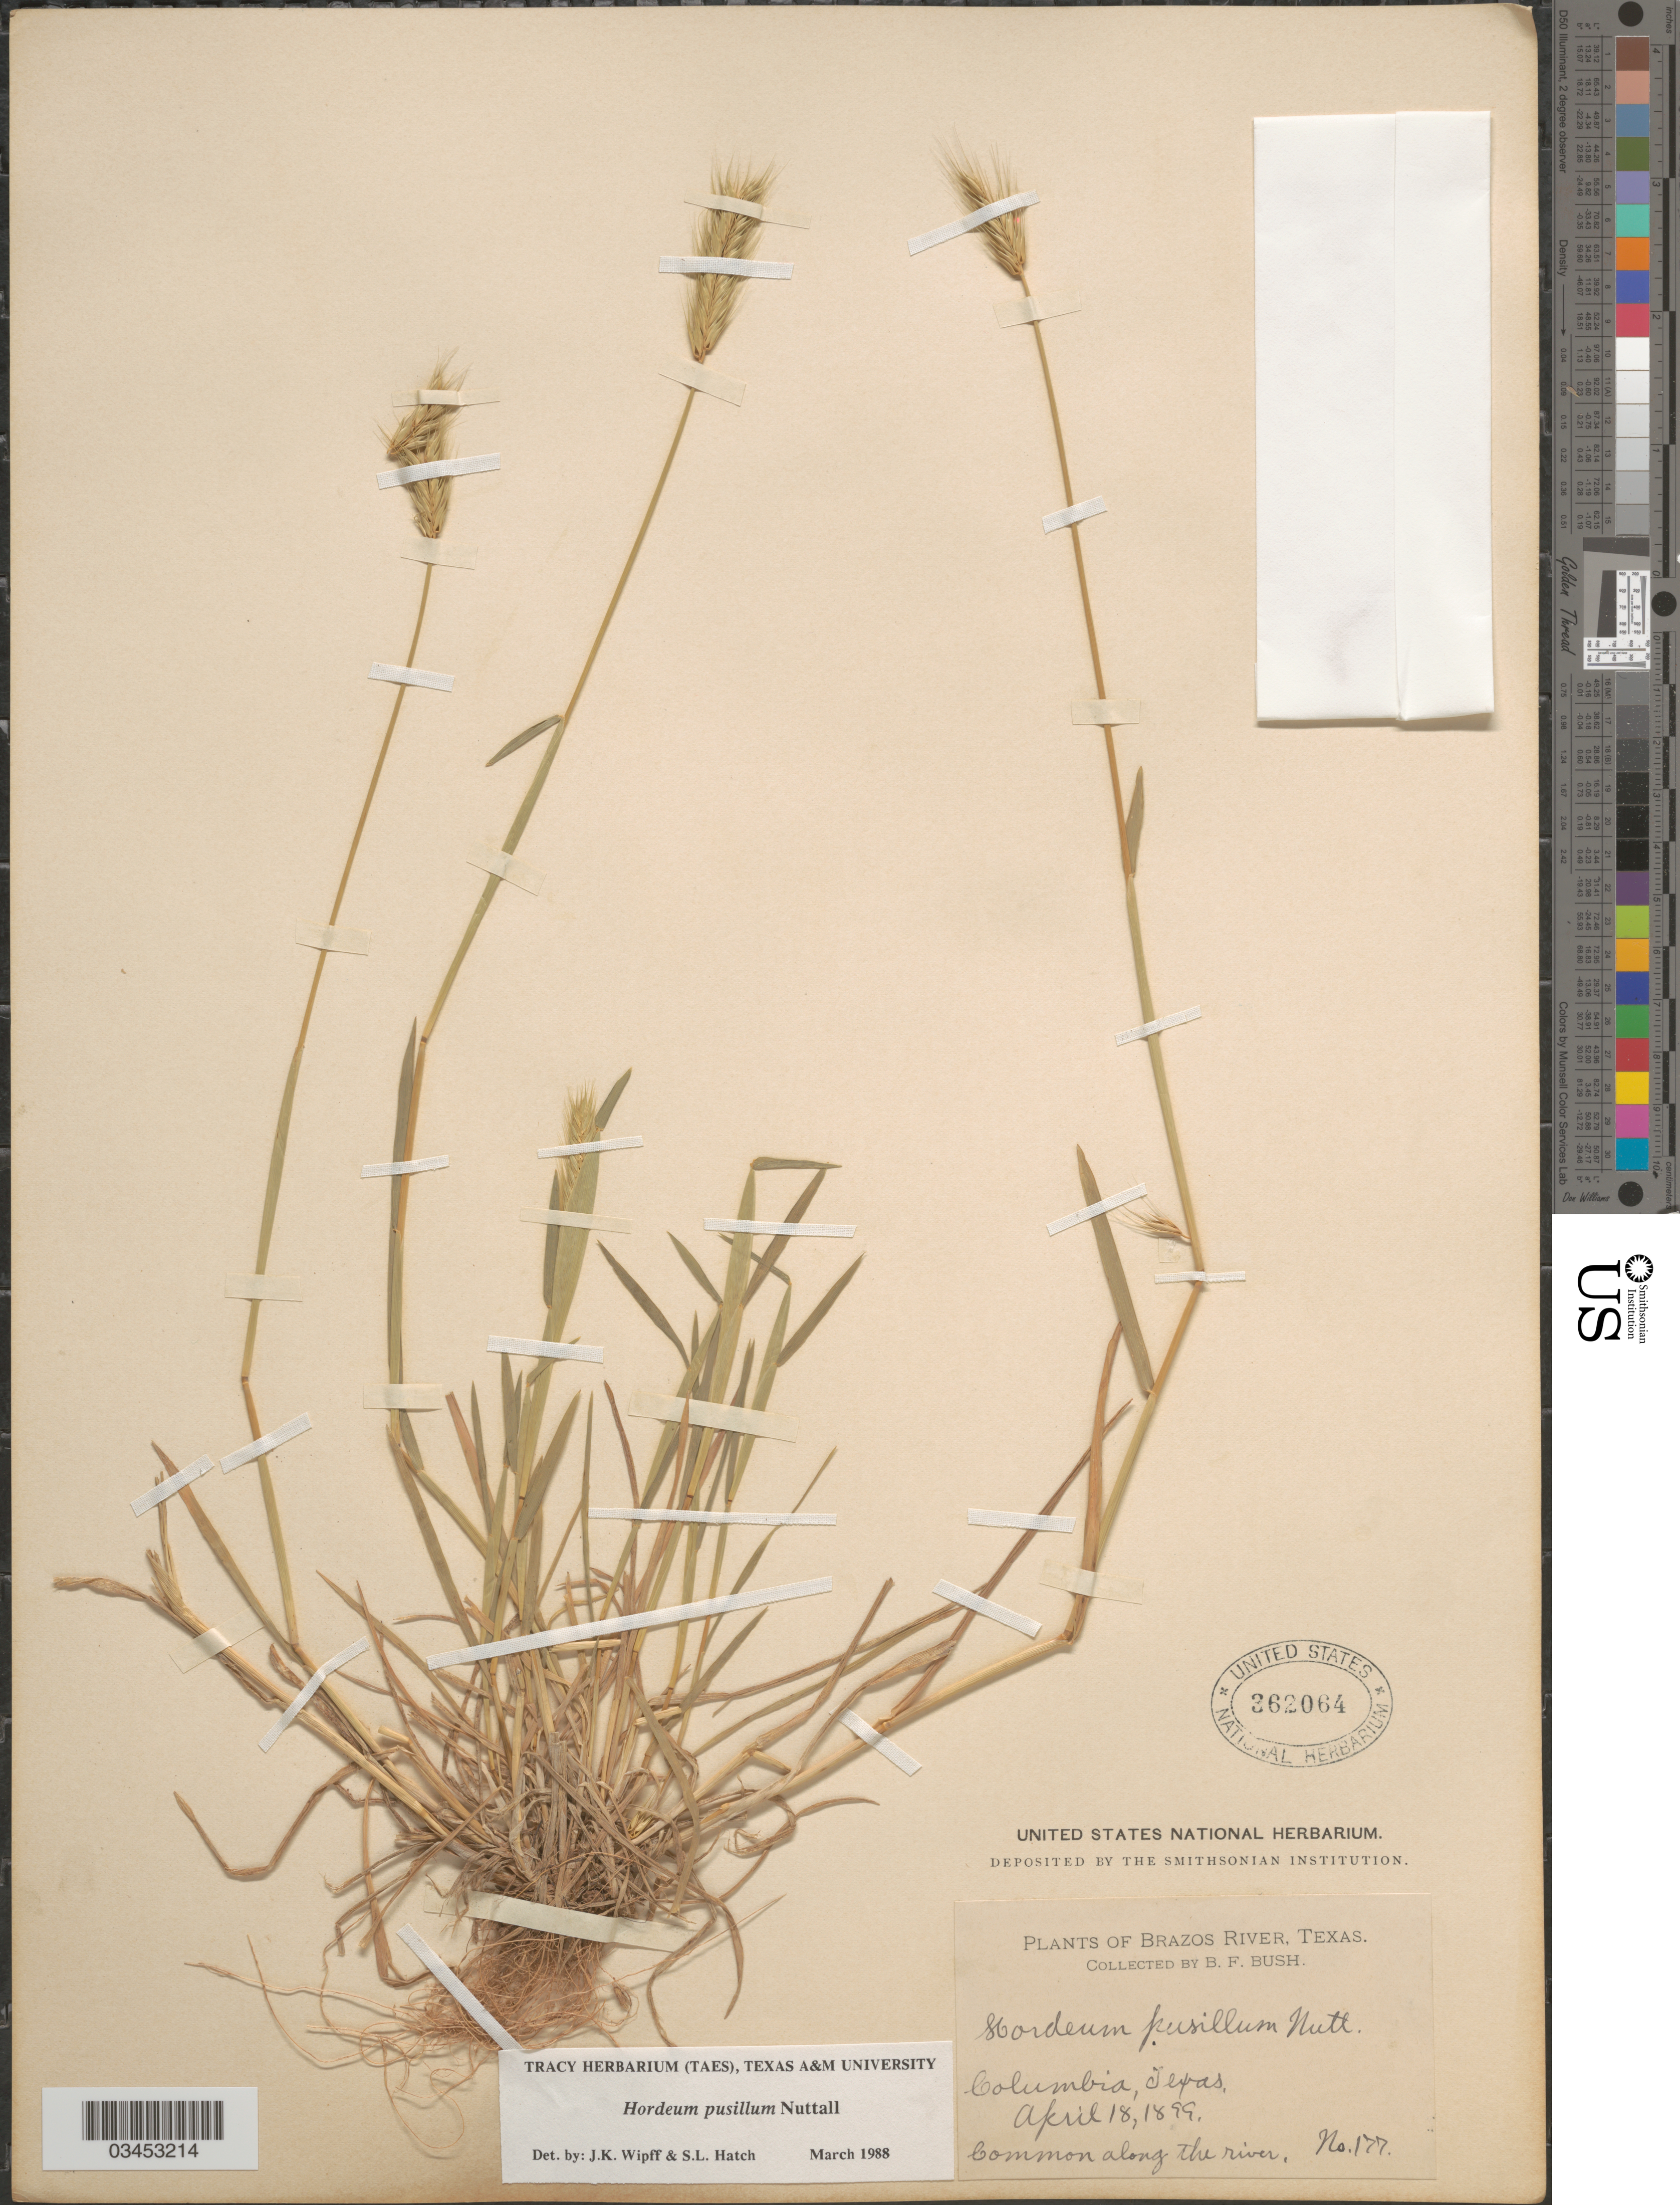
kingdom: Plantae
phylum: Tracheophyta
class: Liliopsida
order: Poales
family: Poaceae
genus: Hordeum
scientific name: Hordeum pusillum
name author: Nutt.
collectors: B. F. Bush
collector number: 177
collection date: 1899-04-18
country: United States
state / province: Texas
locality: Brazos River. Columbia. Common along the river.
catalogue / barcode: US 362064